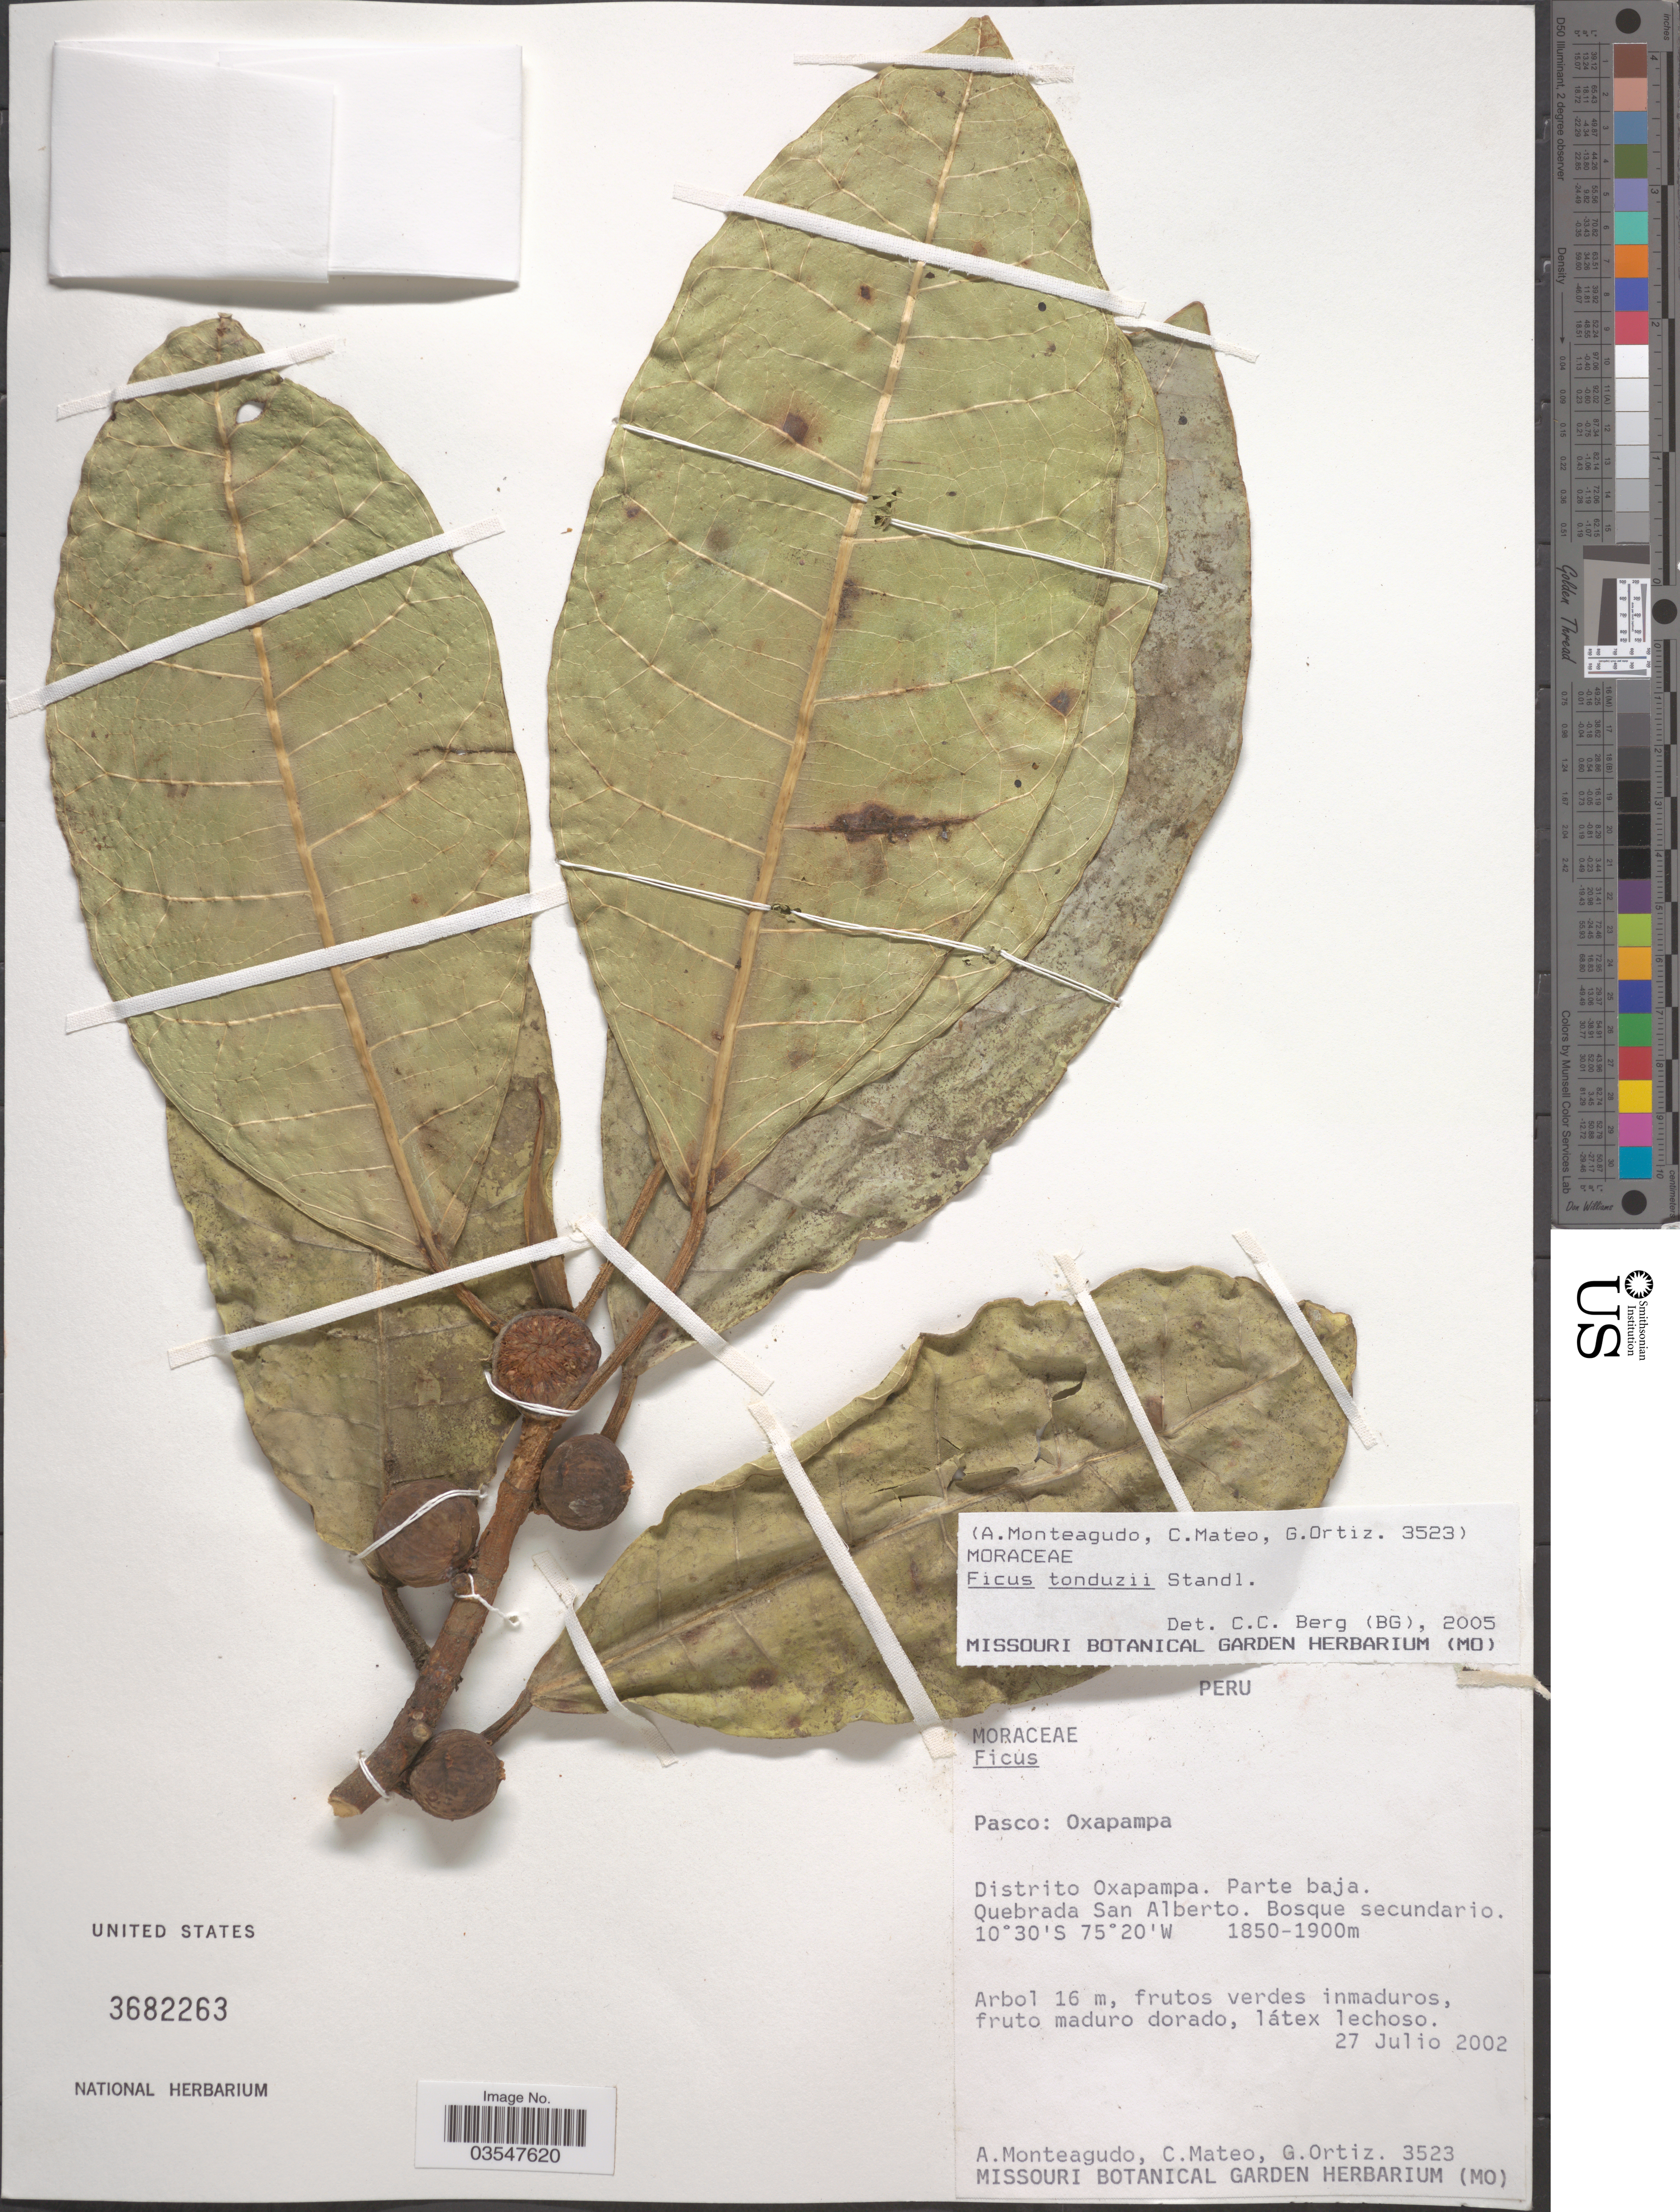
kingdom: Plantae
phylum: Tracheophyta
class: Magnoliopsida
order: Rosales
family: Moraceae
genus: Ficus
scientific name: Ficus tonduzii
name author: Standl.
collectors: A. Monteagudo, C. Mateo & G. Ortiz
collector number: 3523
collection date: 2002-07-27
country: Peru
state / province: Pasco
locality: Oxapampa. Distrito Oxapampa. Parte baja. Quebrada San Alberto.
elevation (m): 1850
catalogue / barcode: US 3682263